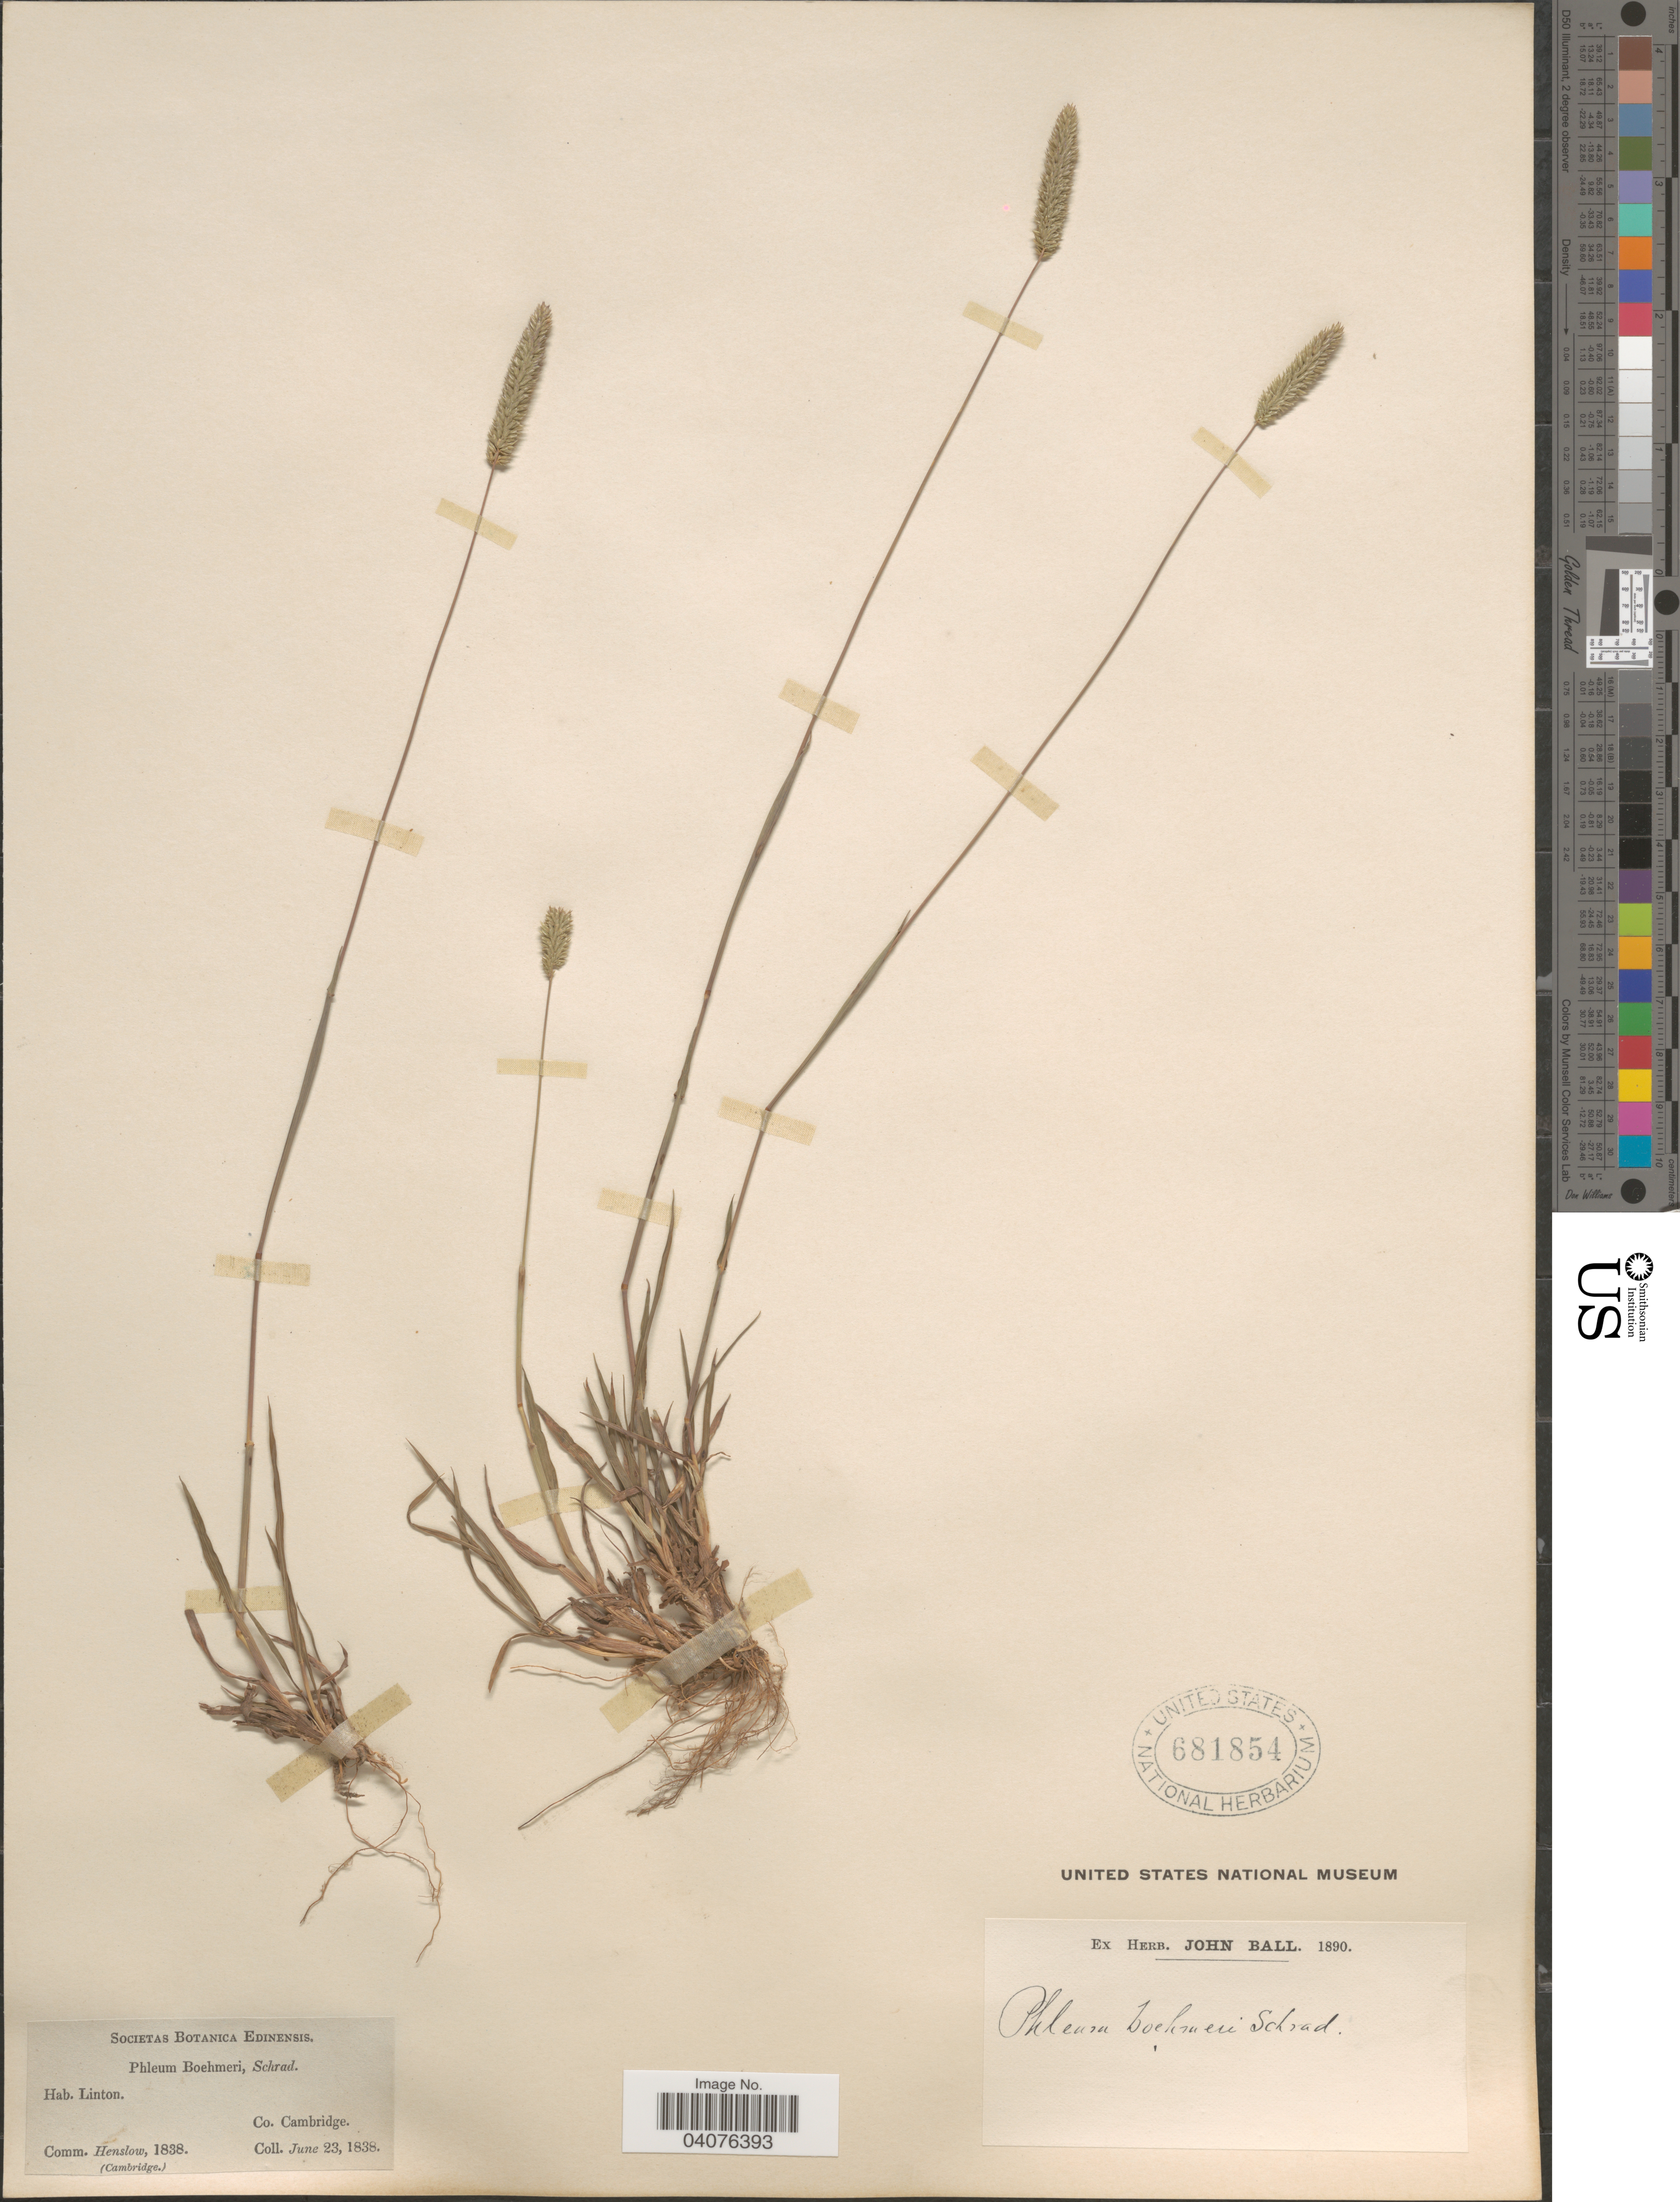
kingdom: Plantae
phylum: Tracheophyta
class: Liliopsida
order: Poales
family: Poaceae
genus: Phleum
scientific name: Phleum phleoides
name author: (L.) H. Karst.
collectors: ex herb. John Ball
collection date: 1838-06-23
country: United Kingdom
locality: Co. Cambridge.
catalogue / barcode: US 681854